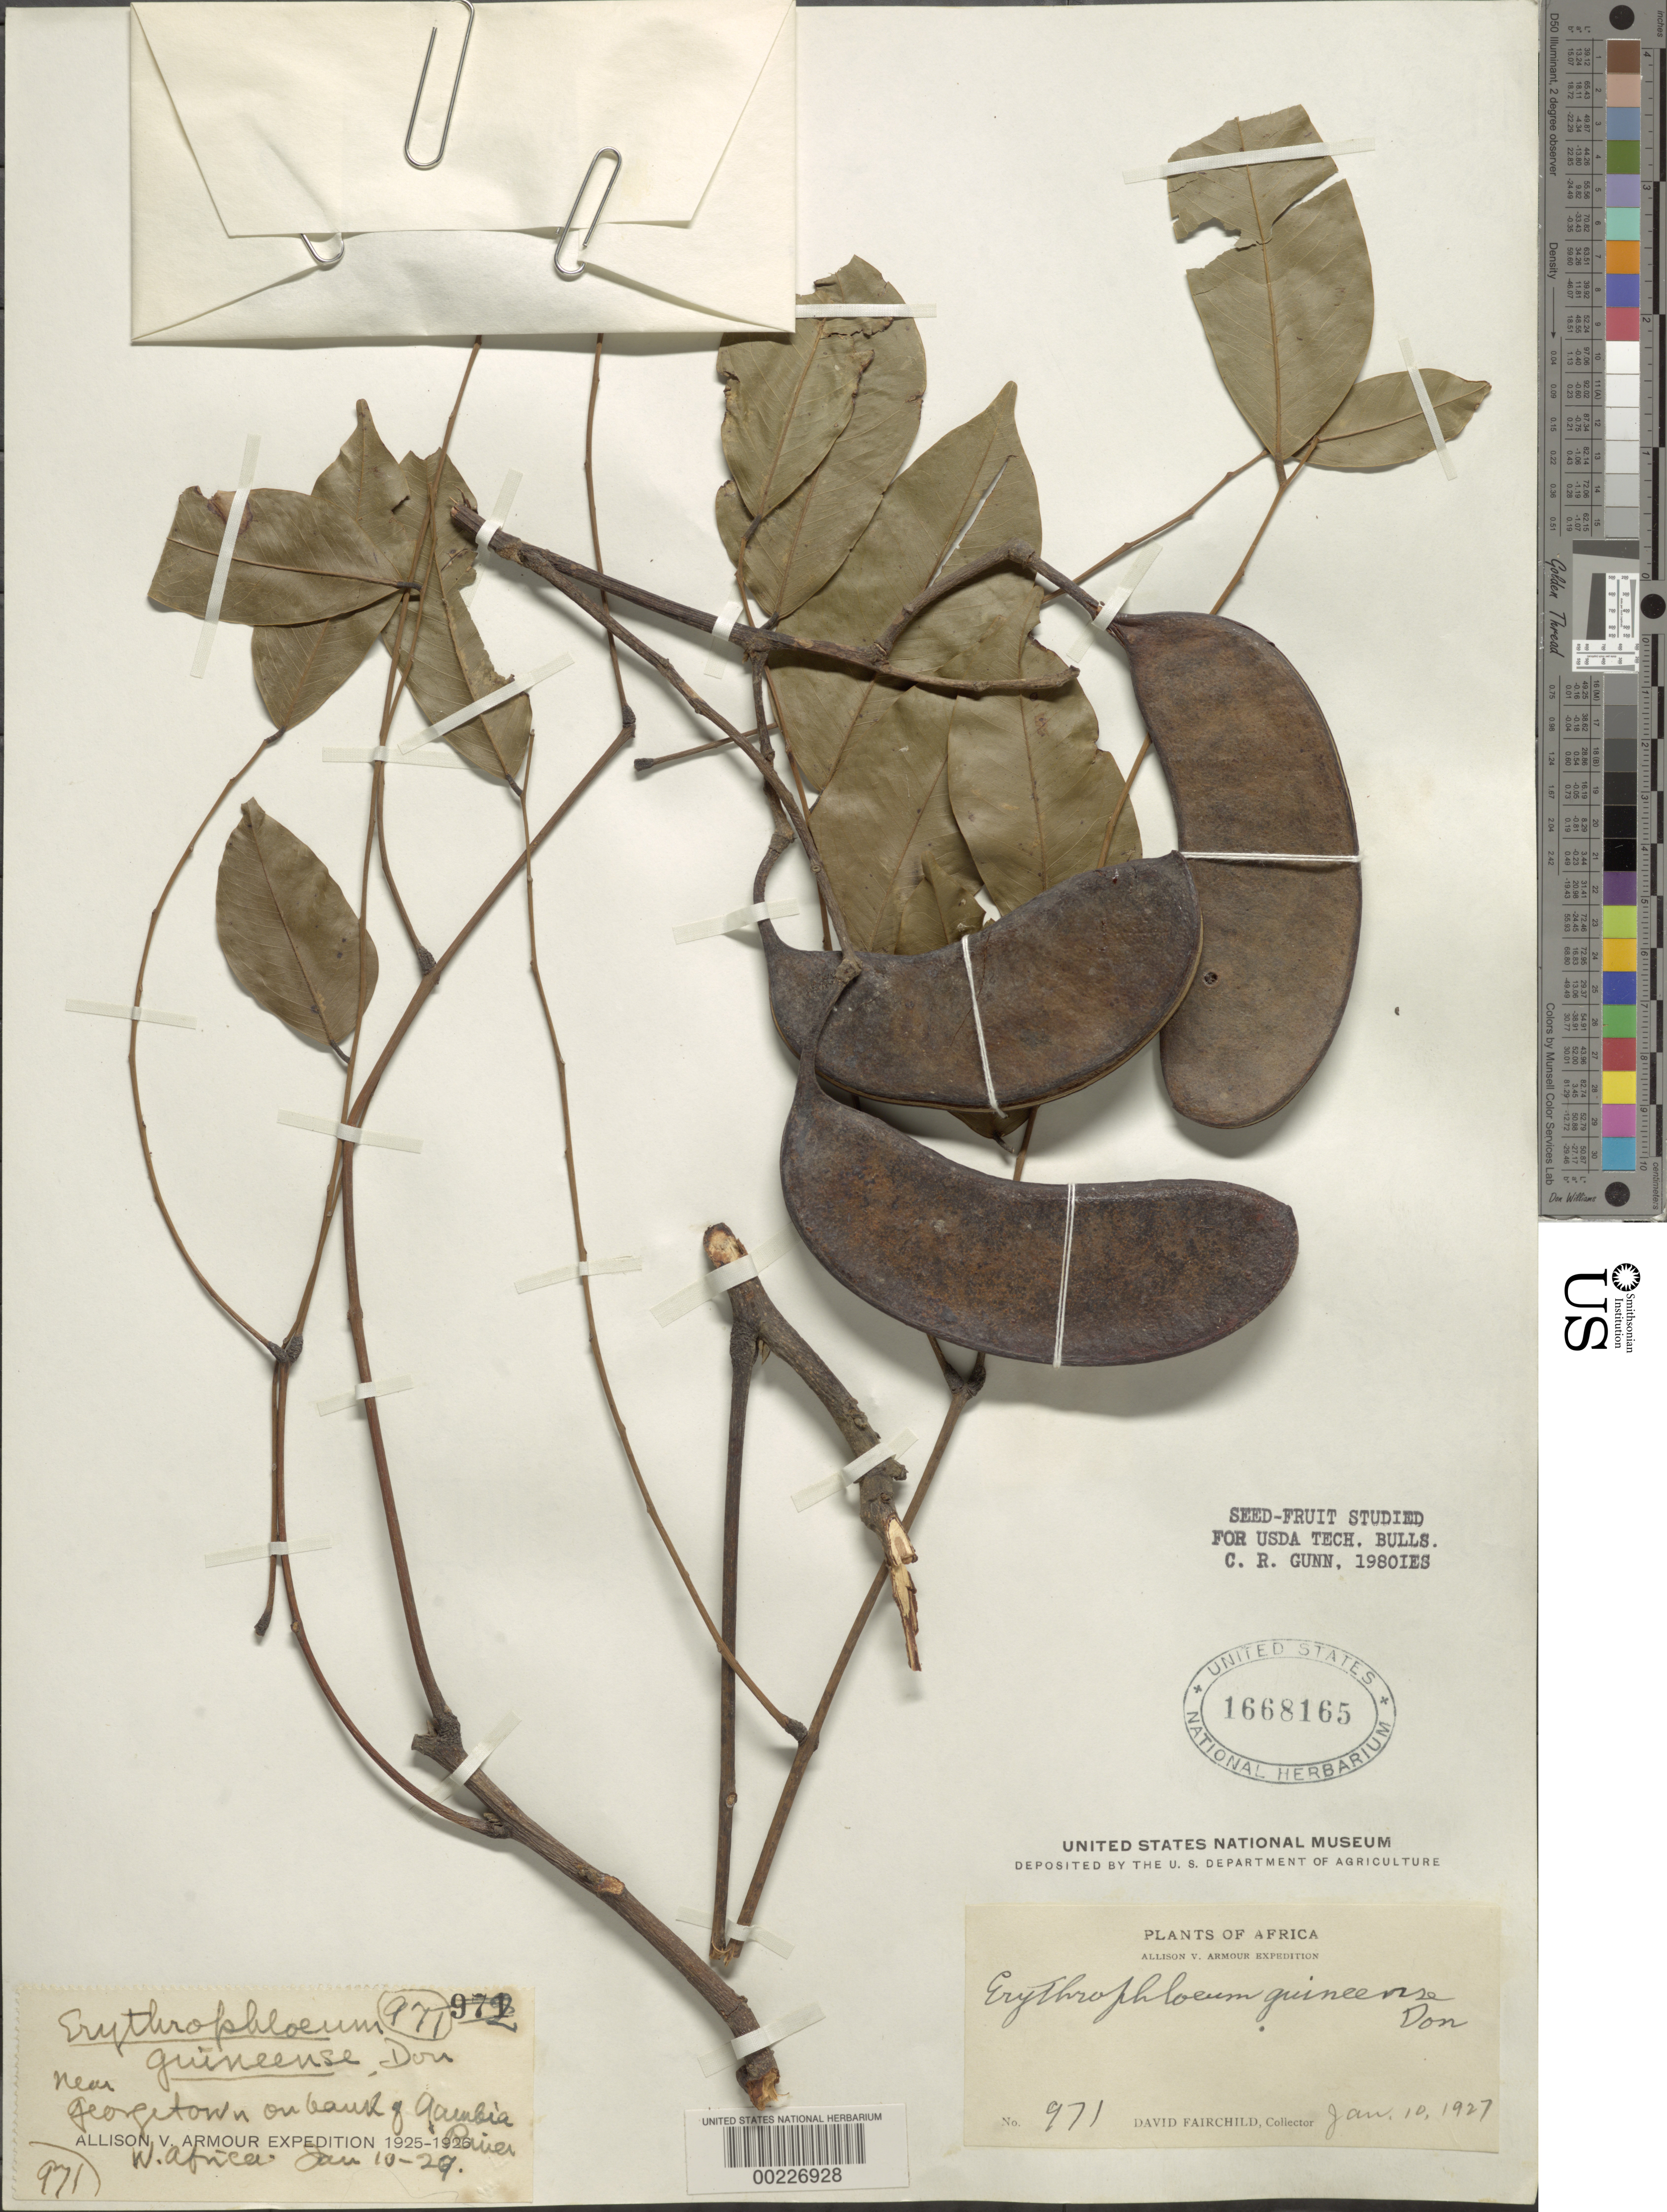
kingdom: Plantae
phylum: Tracheophyta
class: Magnoliopsida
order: Fabales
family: Fabaceae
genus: Erythrophleum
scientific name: Erythrophleum guineense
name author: G. Don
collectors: D. Fairchild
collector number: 971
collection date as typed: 10 Jan 1927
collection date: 1927-01-10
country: Angola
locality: Near Georgetown on bank of Gambia River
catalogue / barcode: US 1668165